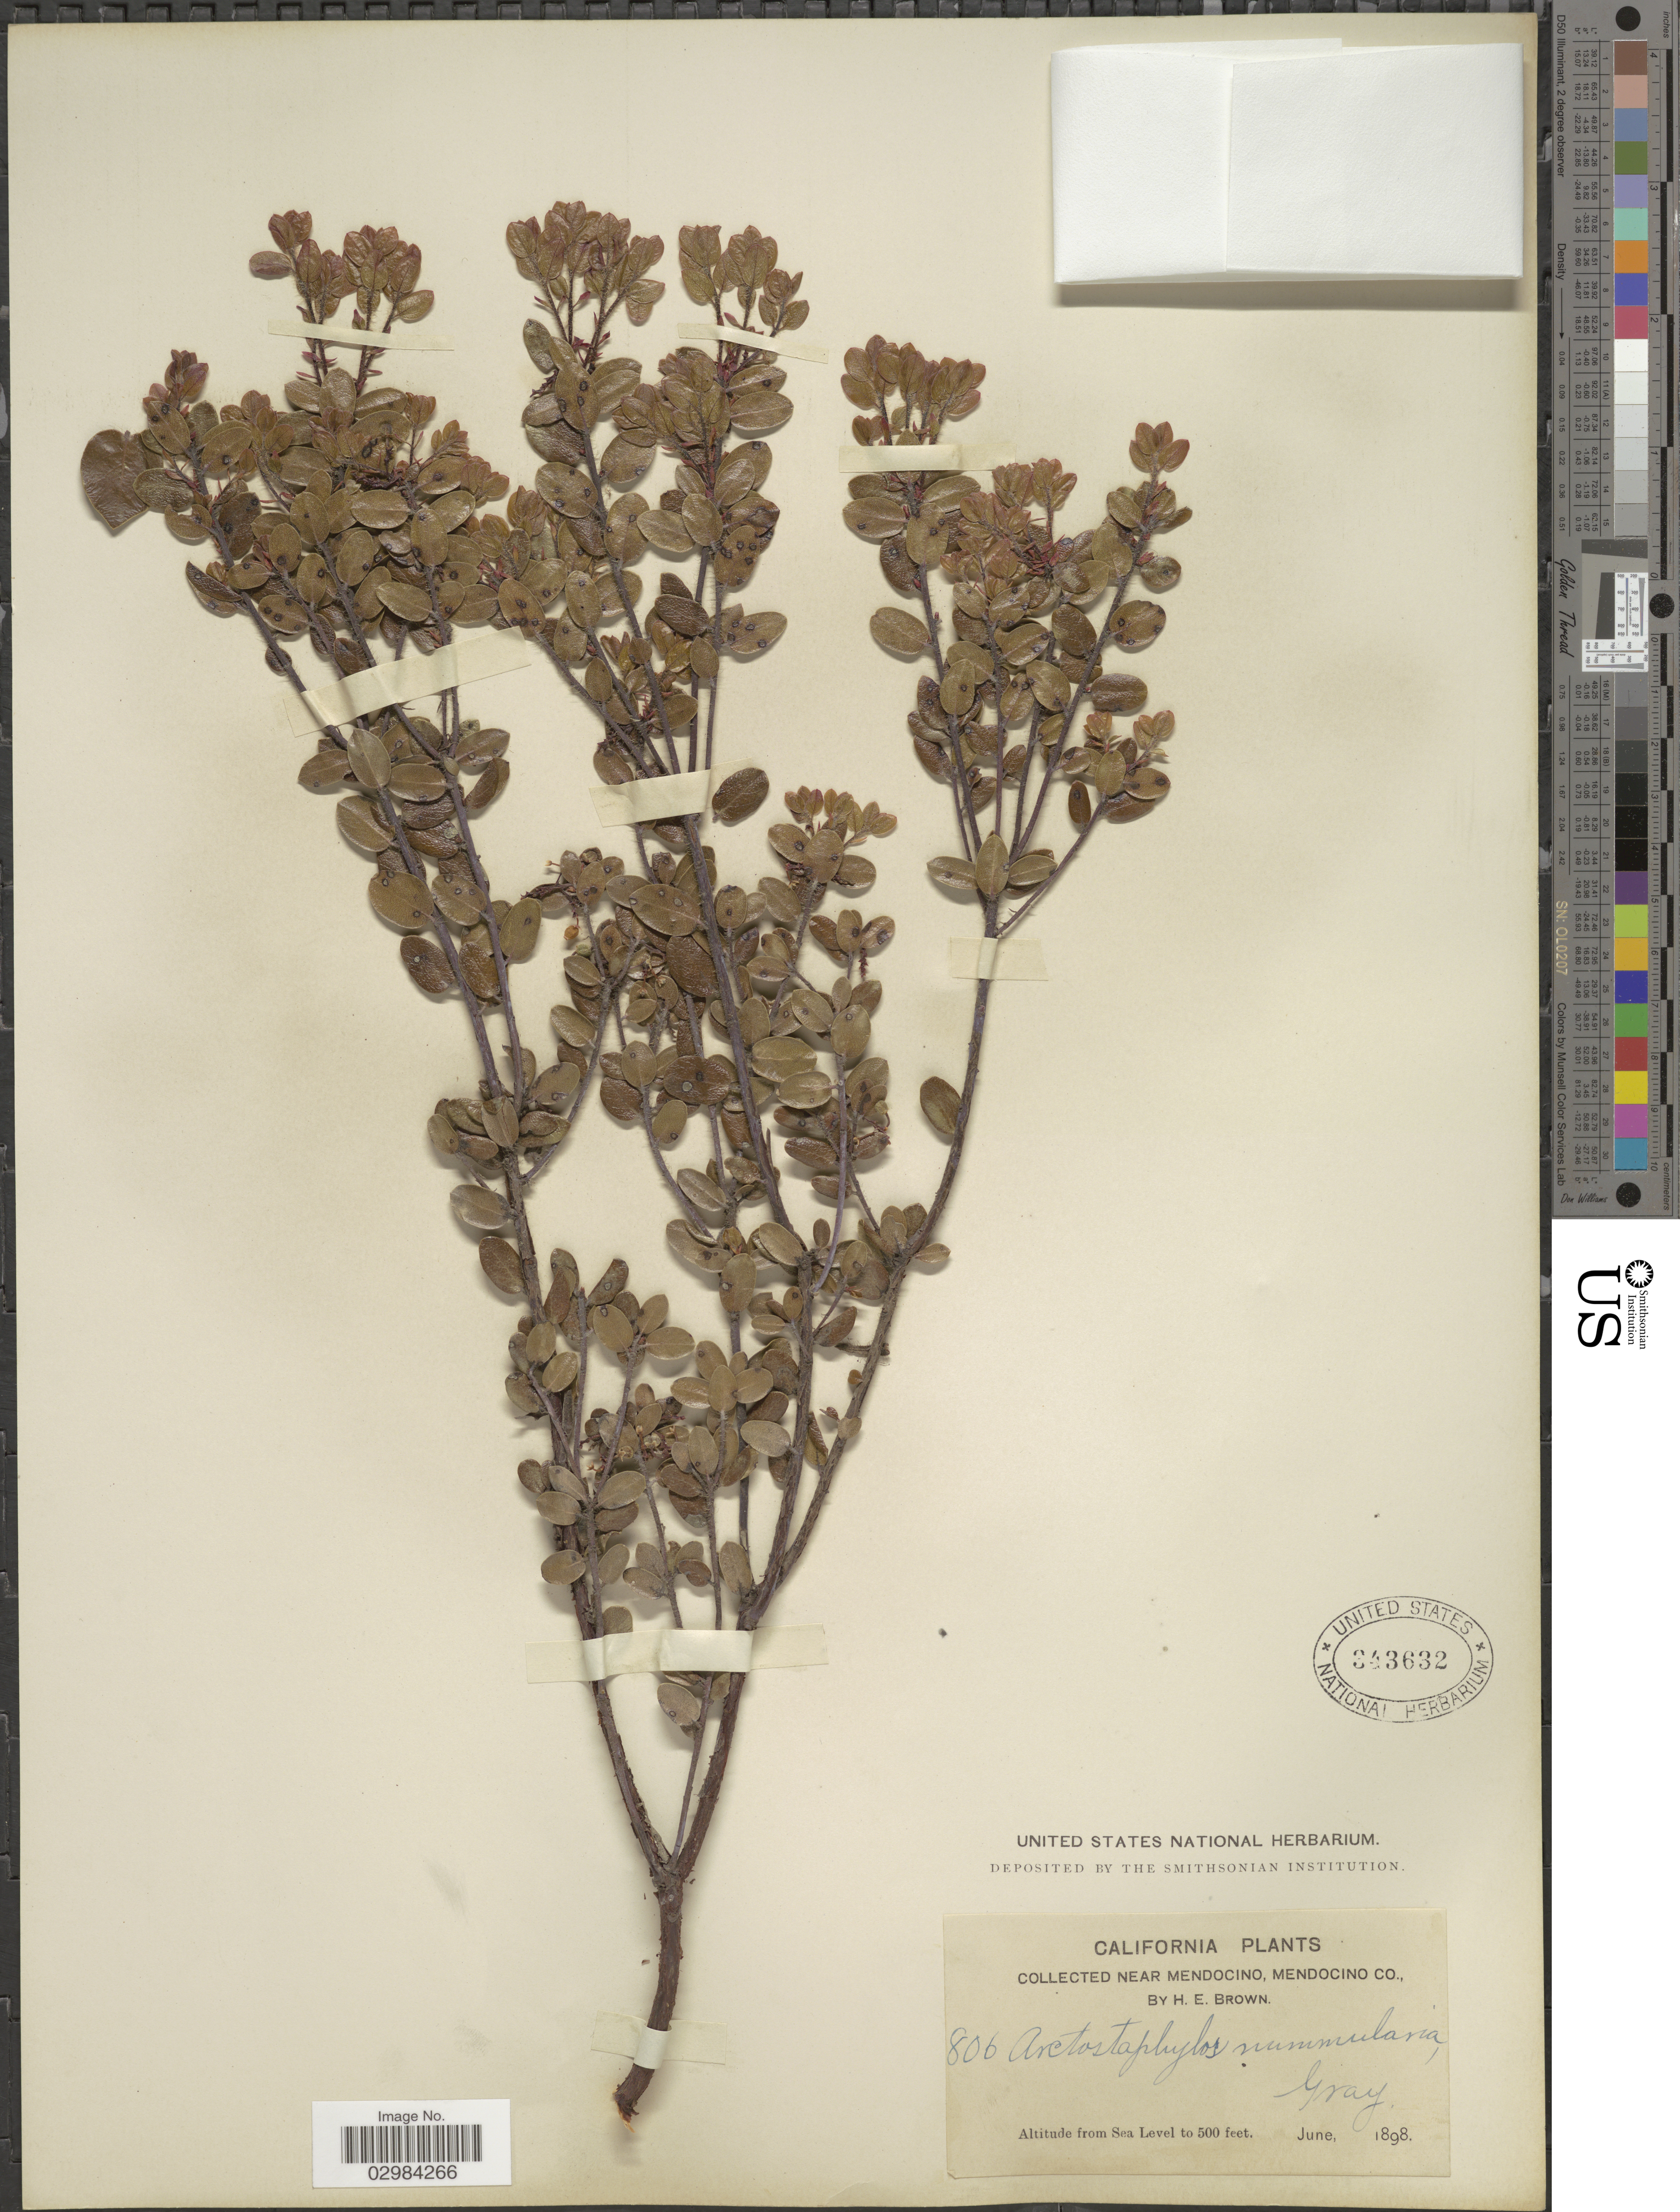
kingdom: Plantae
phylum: Tracheophyta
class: Magnoliopsida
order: Ericales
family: Ericaceae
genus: Arctostaphylos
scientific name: Arctostaphylos nummularia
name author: A. Gray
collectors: H. E. Brown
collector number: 806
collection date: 1898-06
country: United States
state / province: California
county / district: Mendocino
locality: Near Mendocino, Mendocino Co.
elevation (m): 0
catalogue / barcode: US 343632